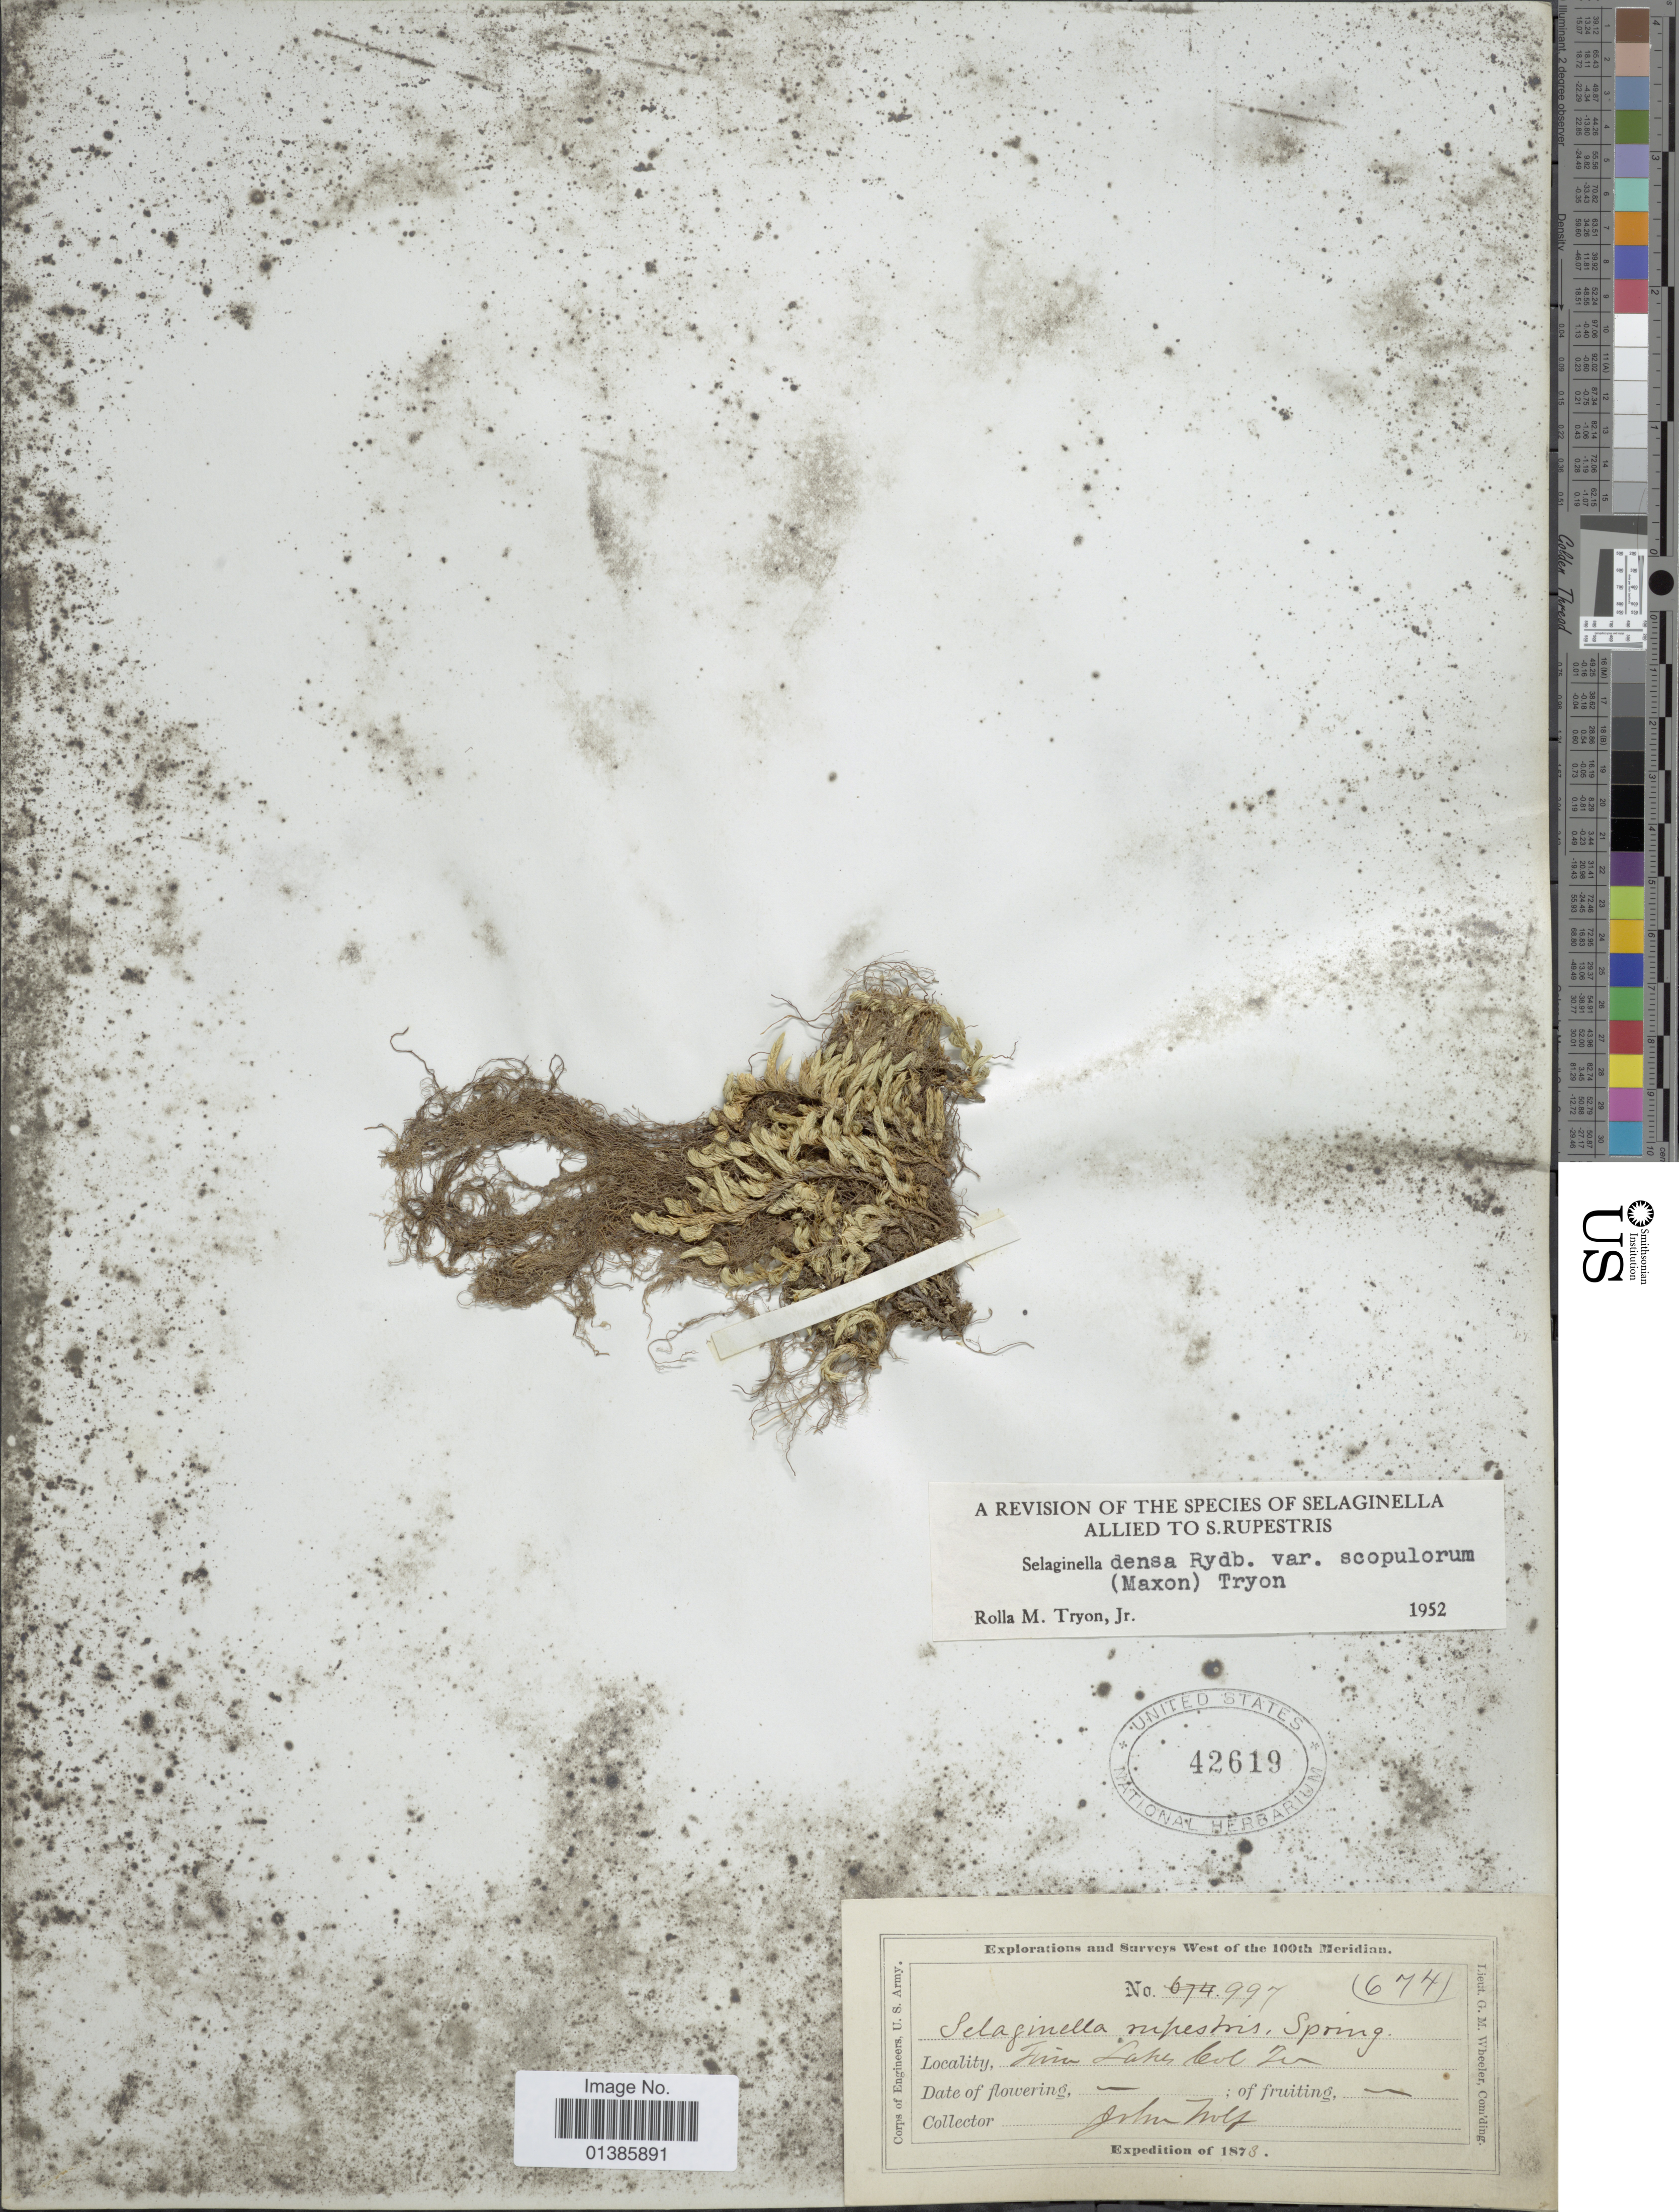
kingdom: Plantae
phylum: Tracheophyta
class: Lycopodiopsida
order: Selaginellales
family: Selaginellaceae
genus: Selaginella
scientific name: Selaginella densa var. scopulorum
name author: (Maxon) R.M. Tryon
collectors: J. Wolf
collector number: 997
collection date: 1873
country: United States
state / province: Colorado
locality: Twin Lakes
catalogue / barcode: US 42619